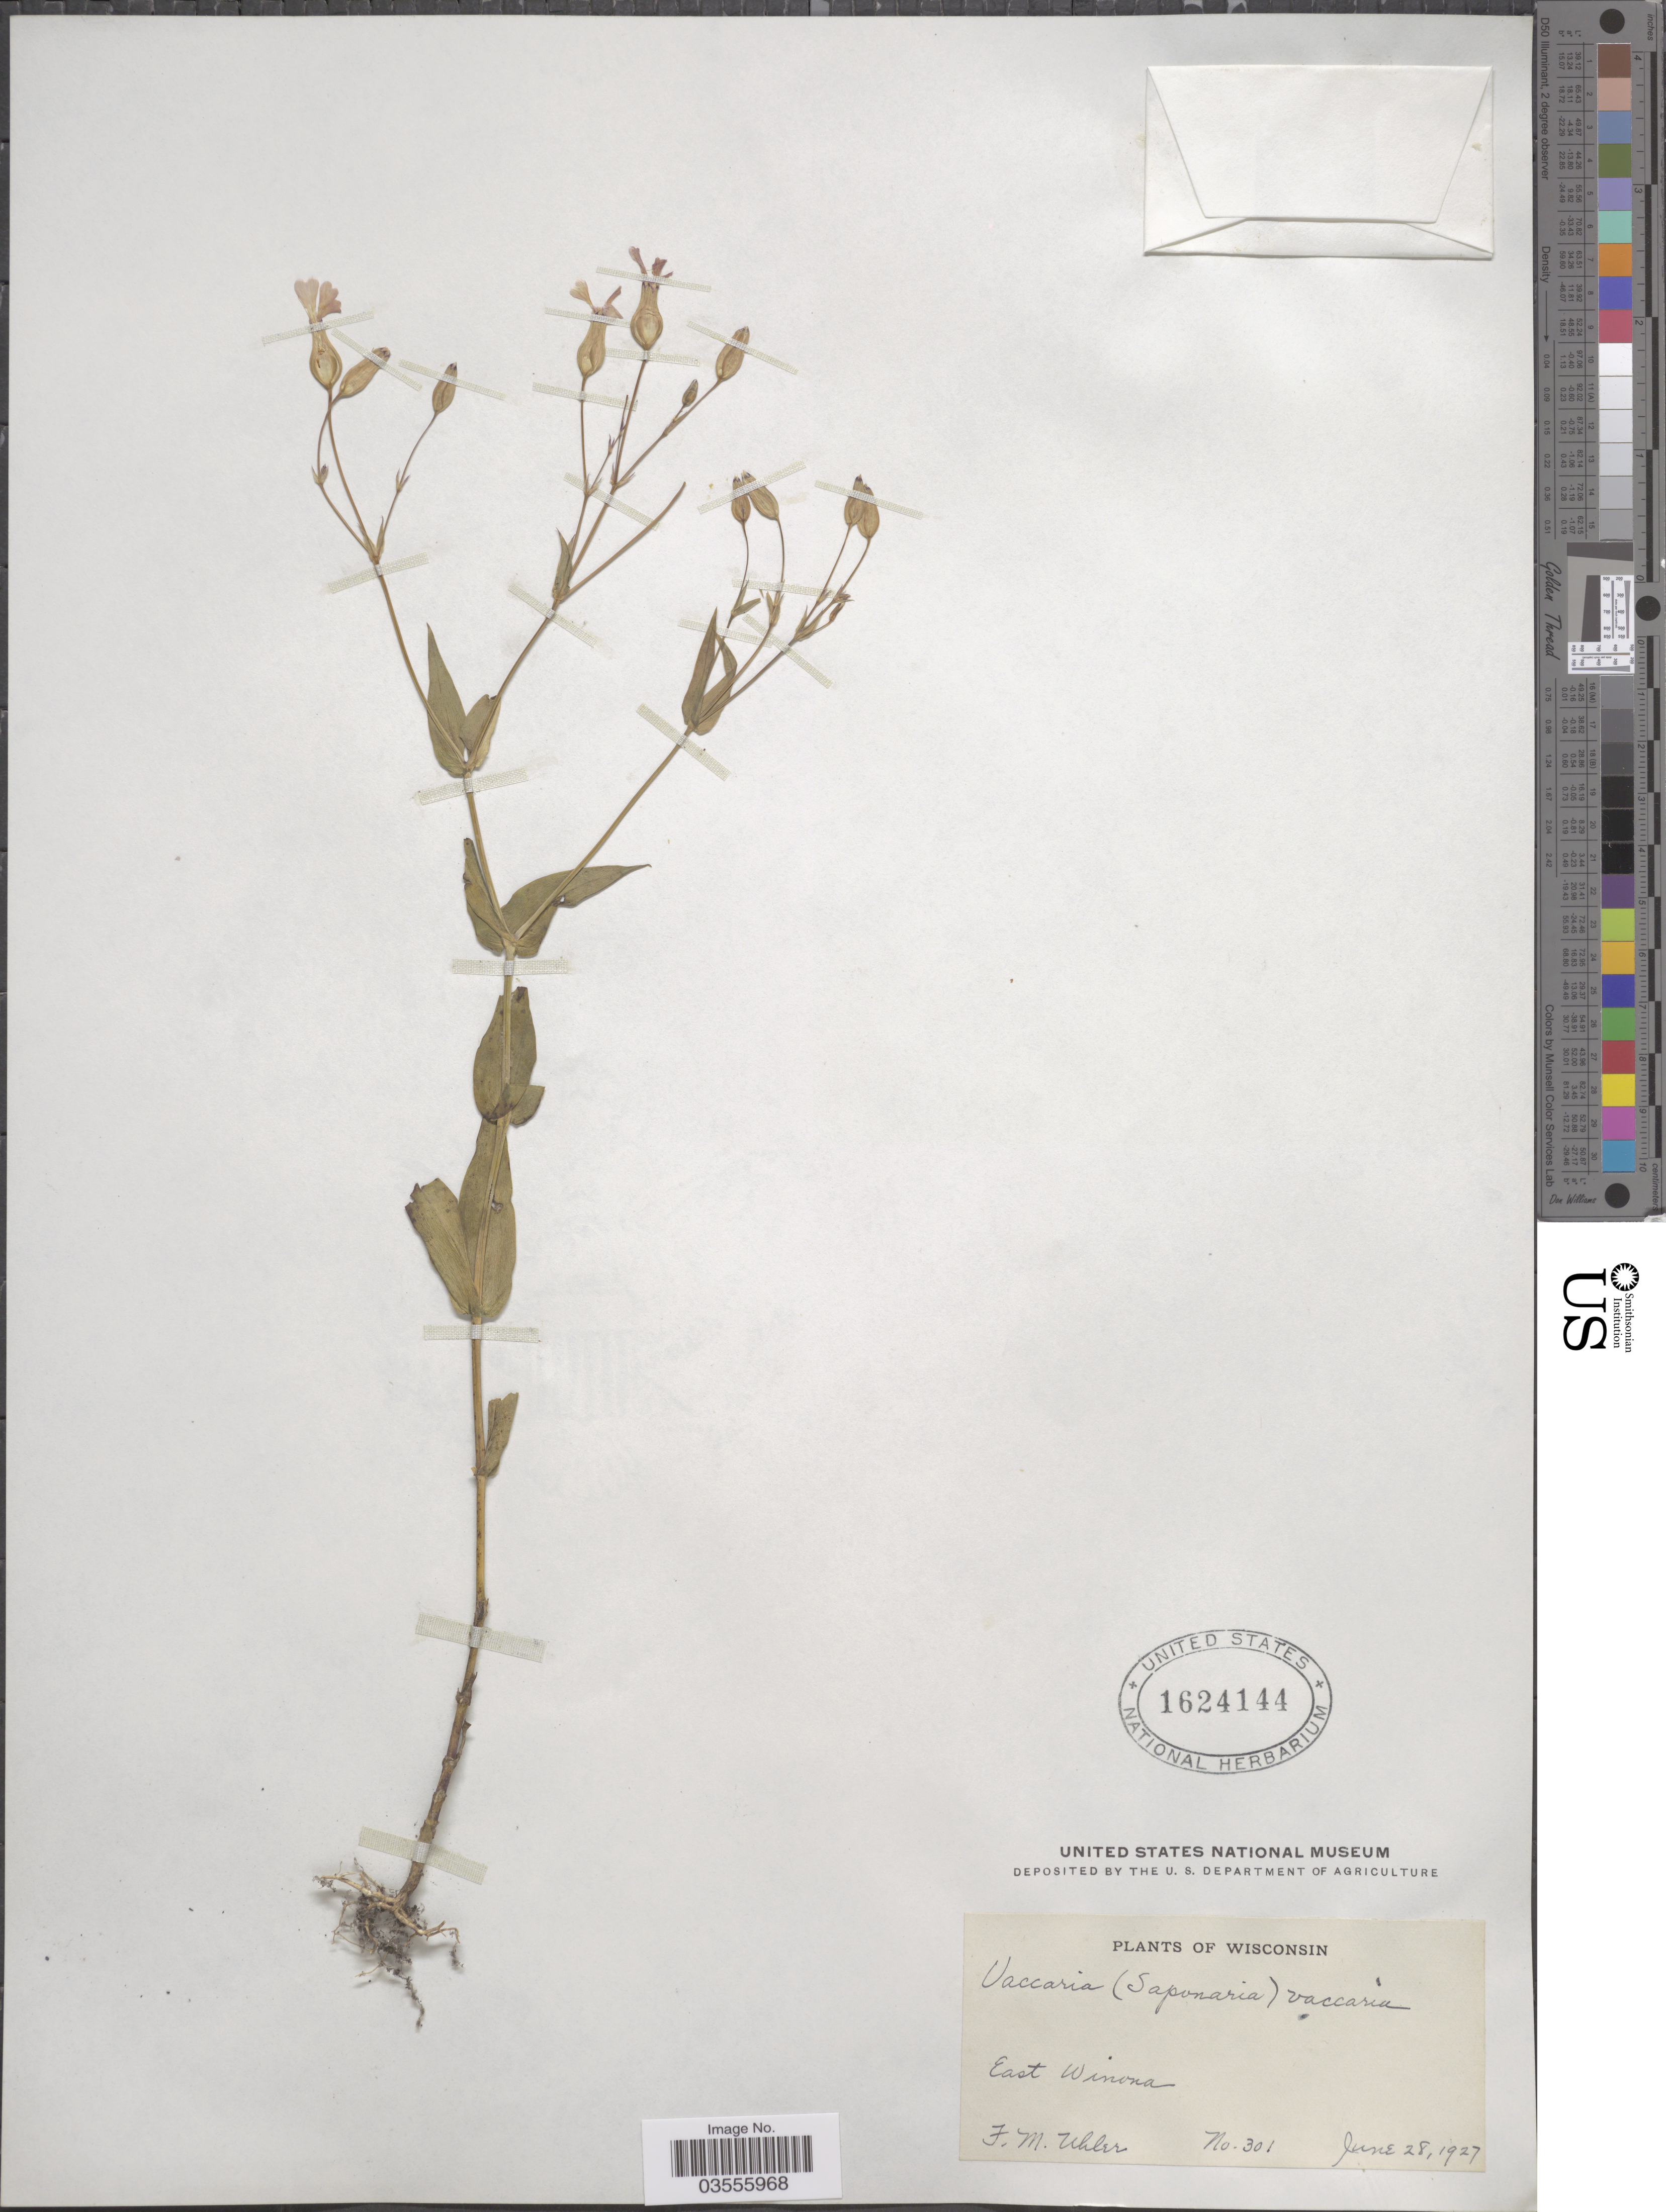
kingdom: Plantae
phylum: Tracheophyta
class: Magnoliopsida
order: Caryophyllales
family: Caryophyllaceae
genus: Gypsophila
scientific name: Gypsophila vaccaria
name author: (L.) Sm.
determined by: Strong, M. T., (US), Smithsonian Institution - National Museum of Natural History (UNITED STATES)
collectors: F. M. Uhler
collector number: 301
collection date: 1927-06-28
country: United States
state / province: Wisconsin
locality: East Winona.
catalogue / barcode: US 1624144